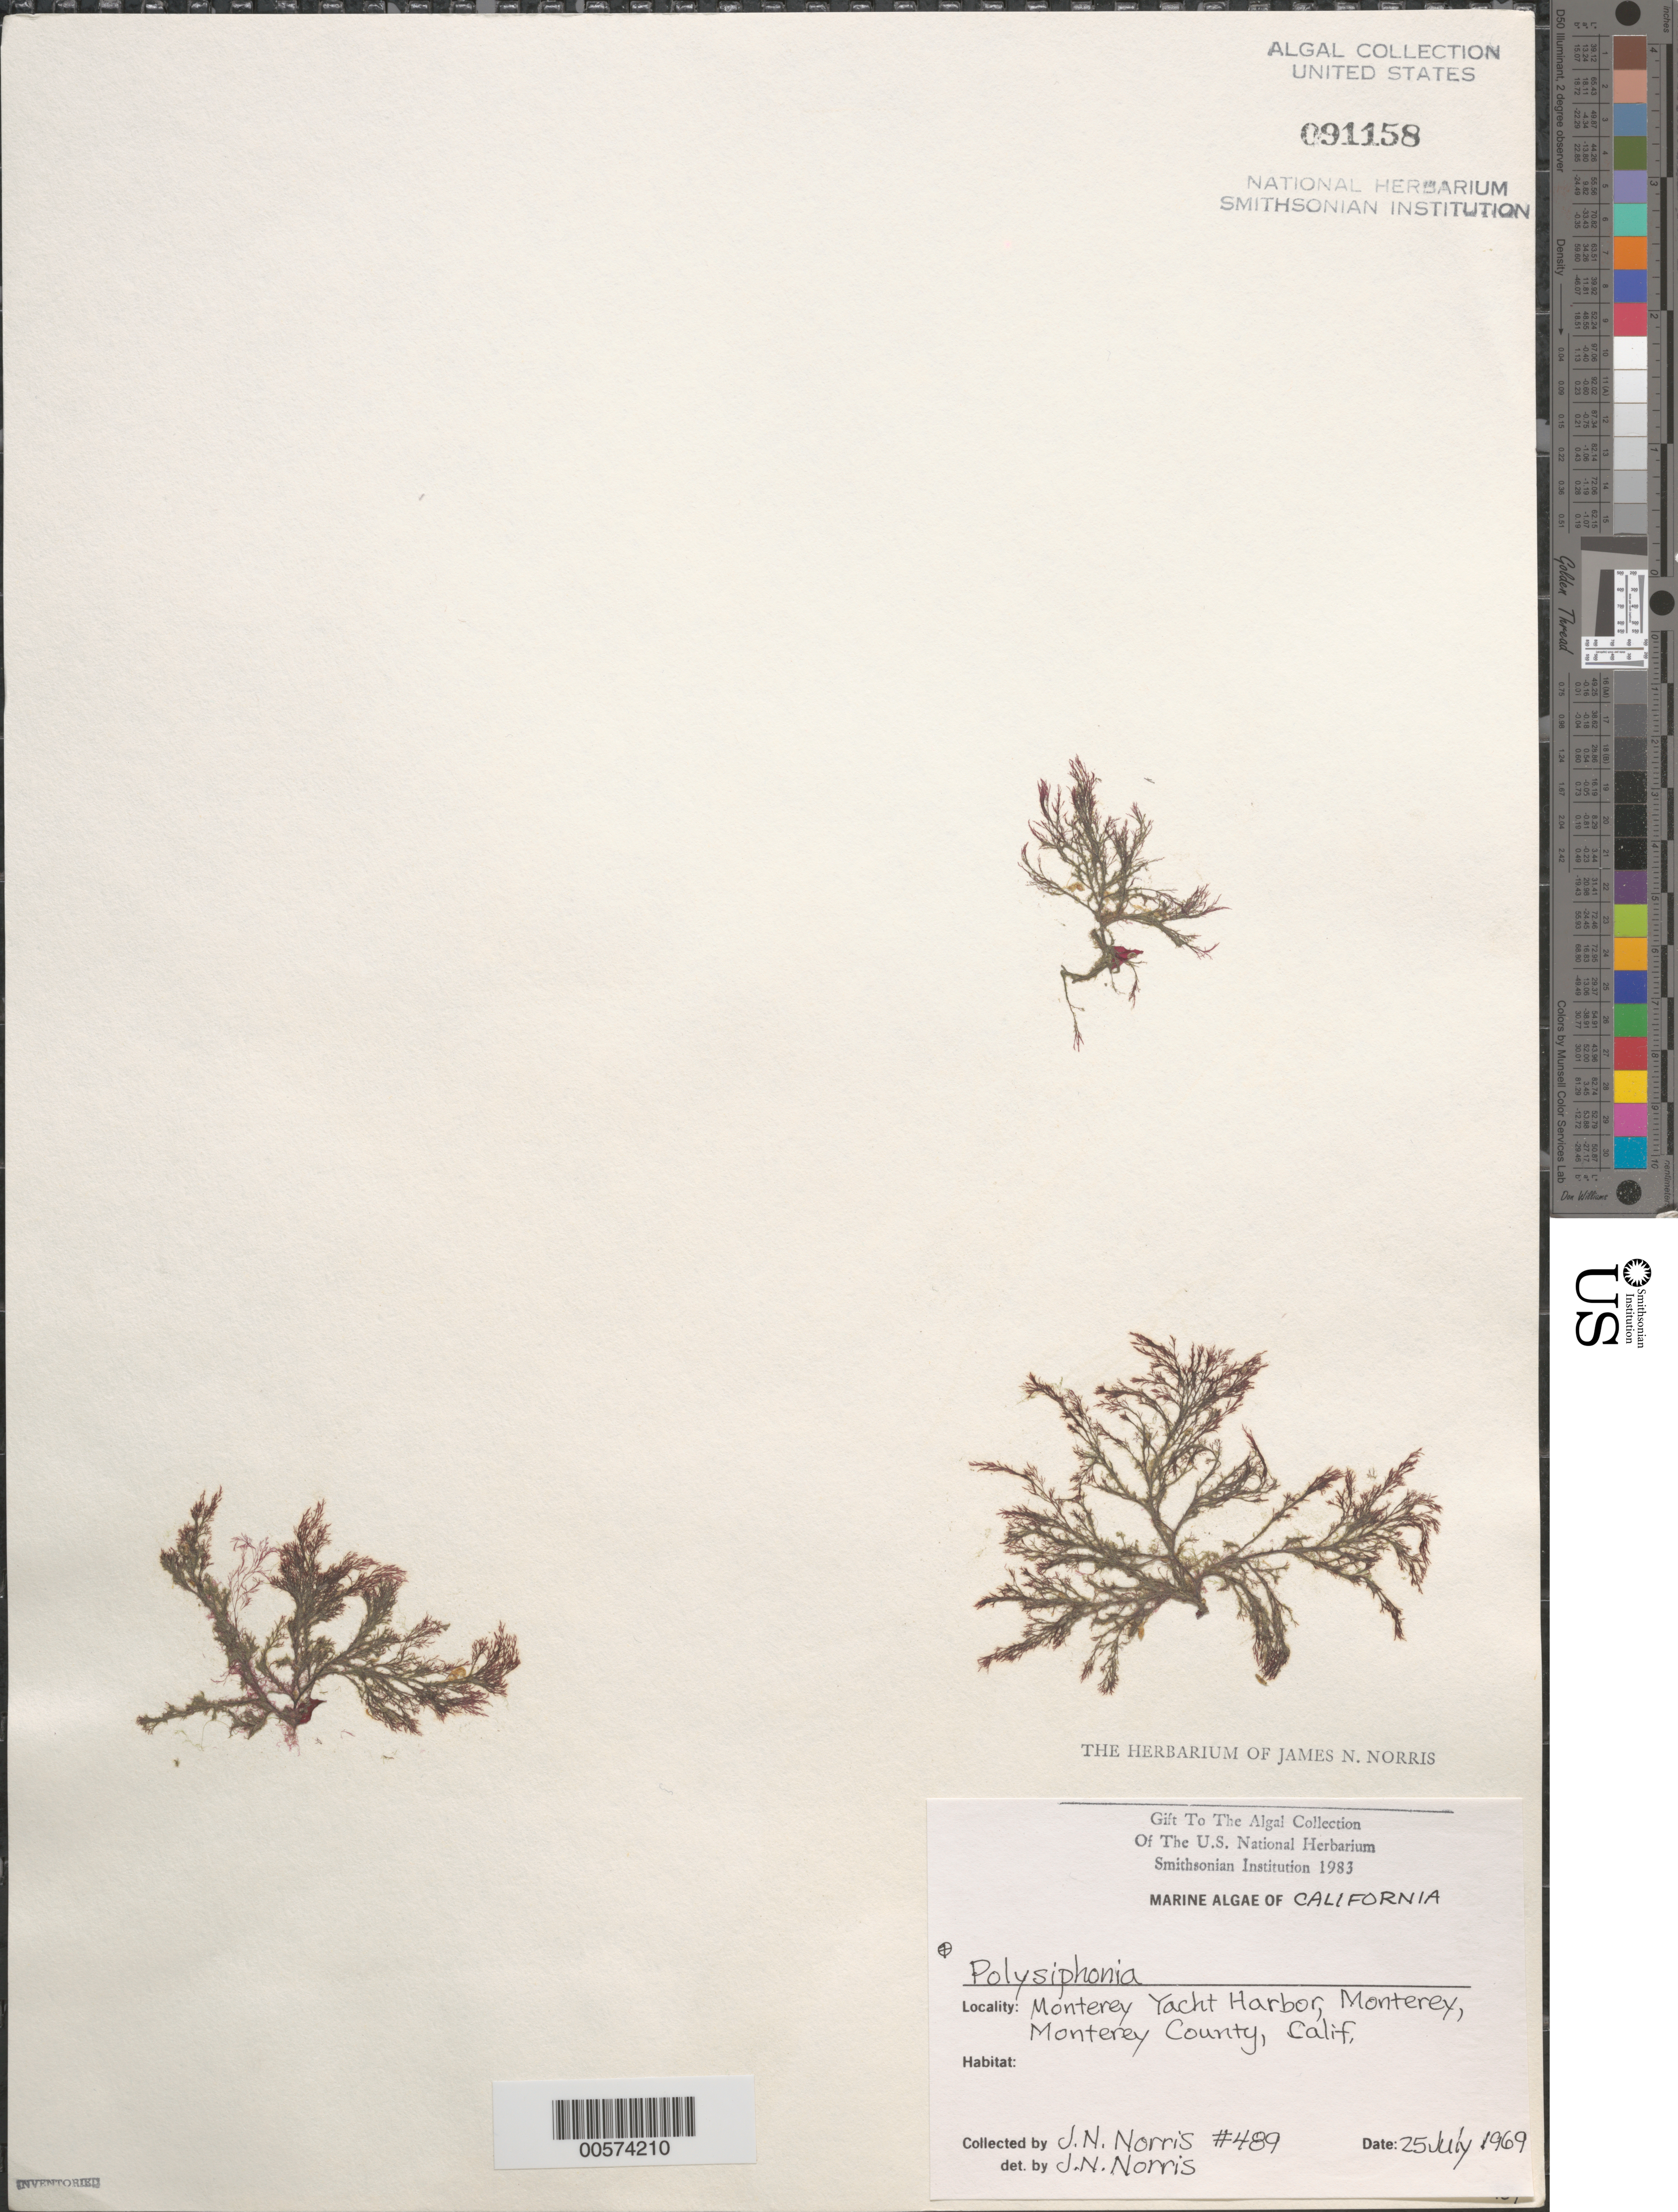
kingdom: Plantae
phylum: Rhodophyta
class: Florideophyceae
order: Ceramiales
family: Rhodomelaceae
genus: Polysiphonia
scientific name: Polysiphonia sp.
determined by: Norris, James N.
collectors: J. N. Norris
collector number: JN-489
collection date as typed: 25 Jul 1969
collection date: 1969-07-25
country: United States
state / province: California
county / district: Monterey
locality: Monterey Yacht Harbor, Monterey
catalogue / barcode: US 91158